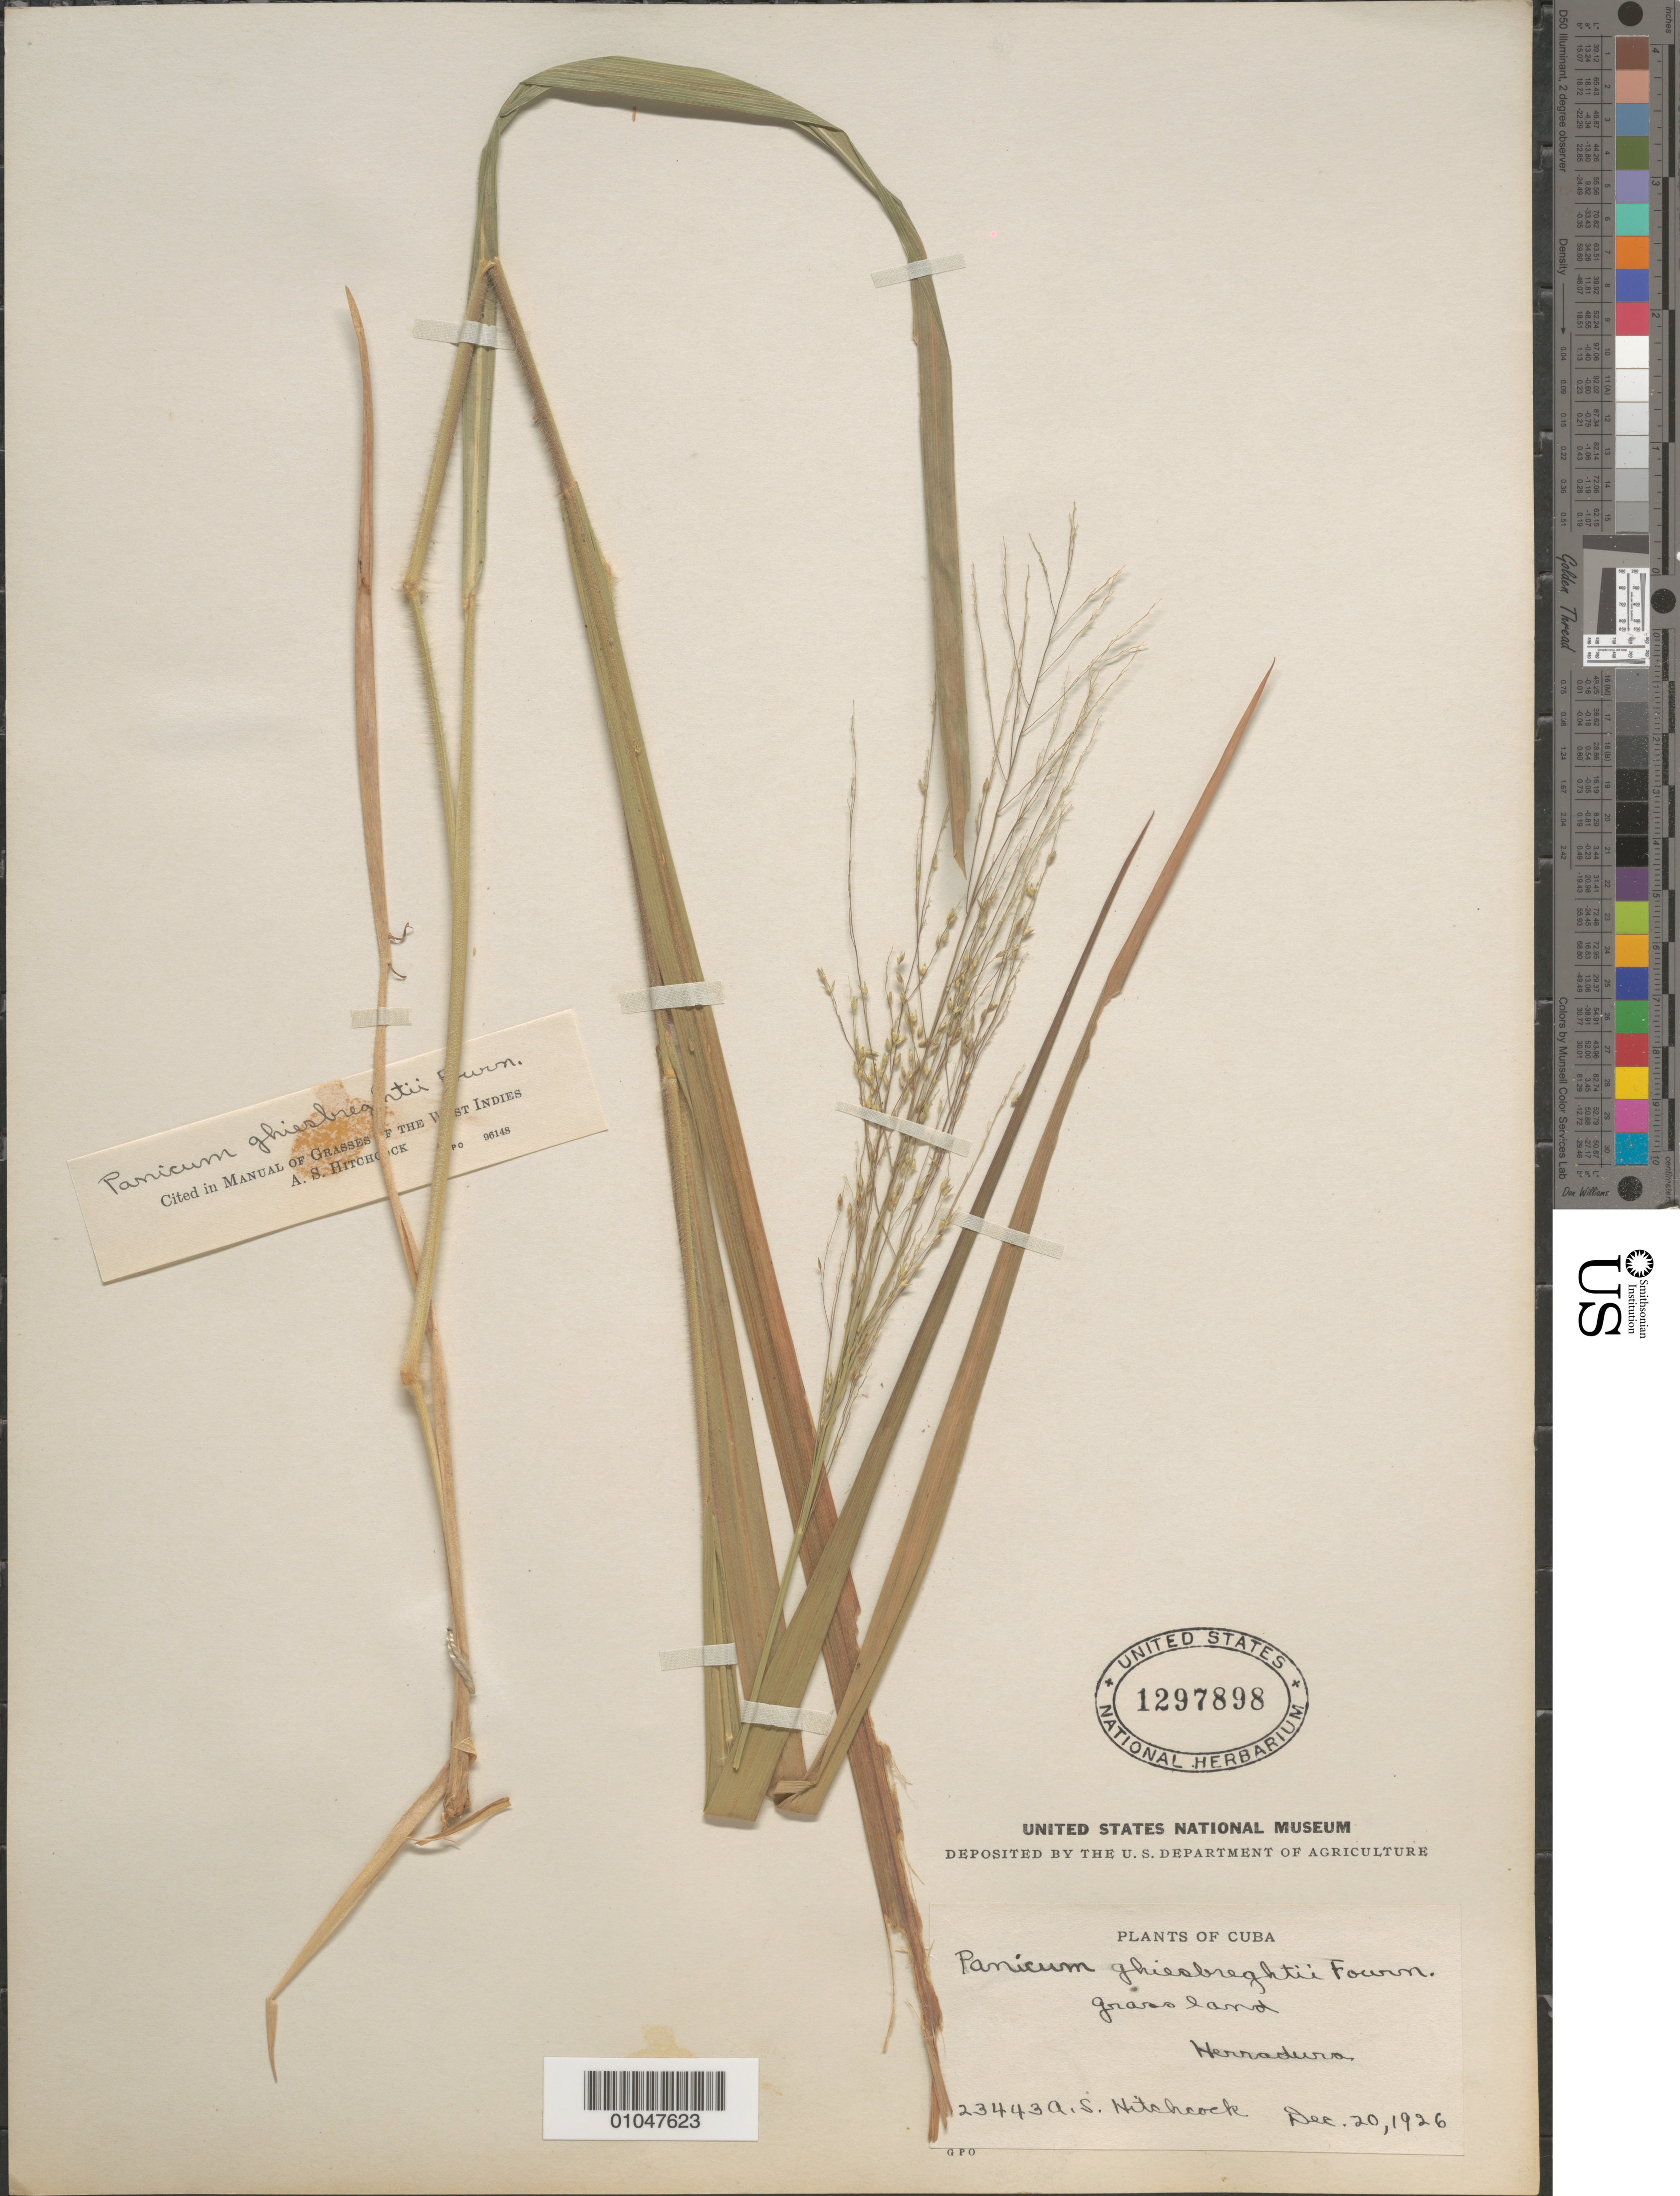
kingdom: Plantae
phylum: Tracheophyta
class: Liliopsida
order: Poales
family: Poaceae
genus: Panicum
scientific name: Panicum ghiesbreghtii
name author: E. Fourn.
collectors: A. S. Hitchcock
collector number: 23443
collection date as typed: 20 Dec 1926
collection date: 1926-12-20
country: Cuba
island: Cuba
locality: Herrradura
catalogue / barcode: US 1297898